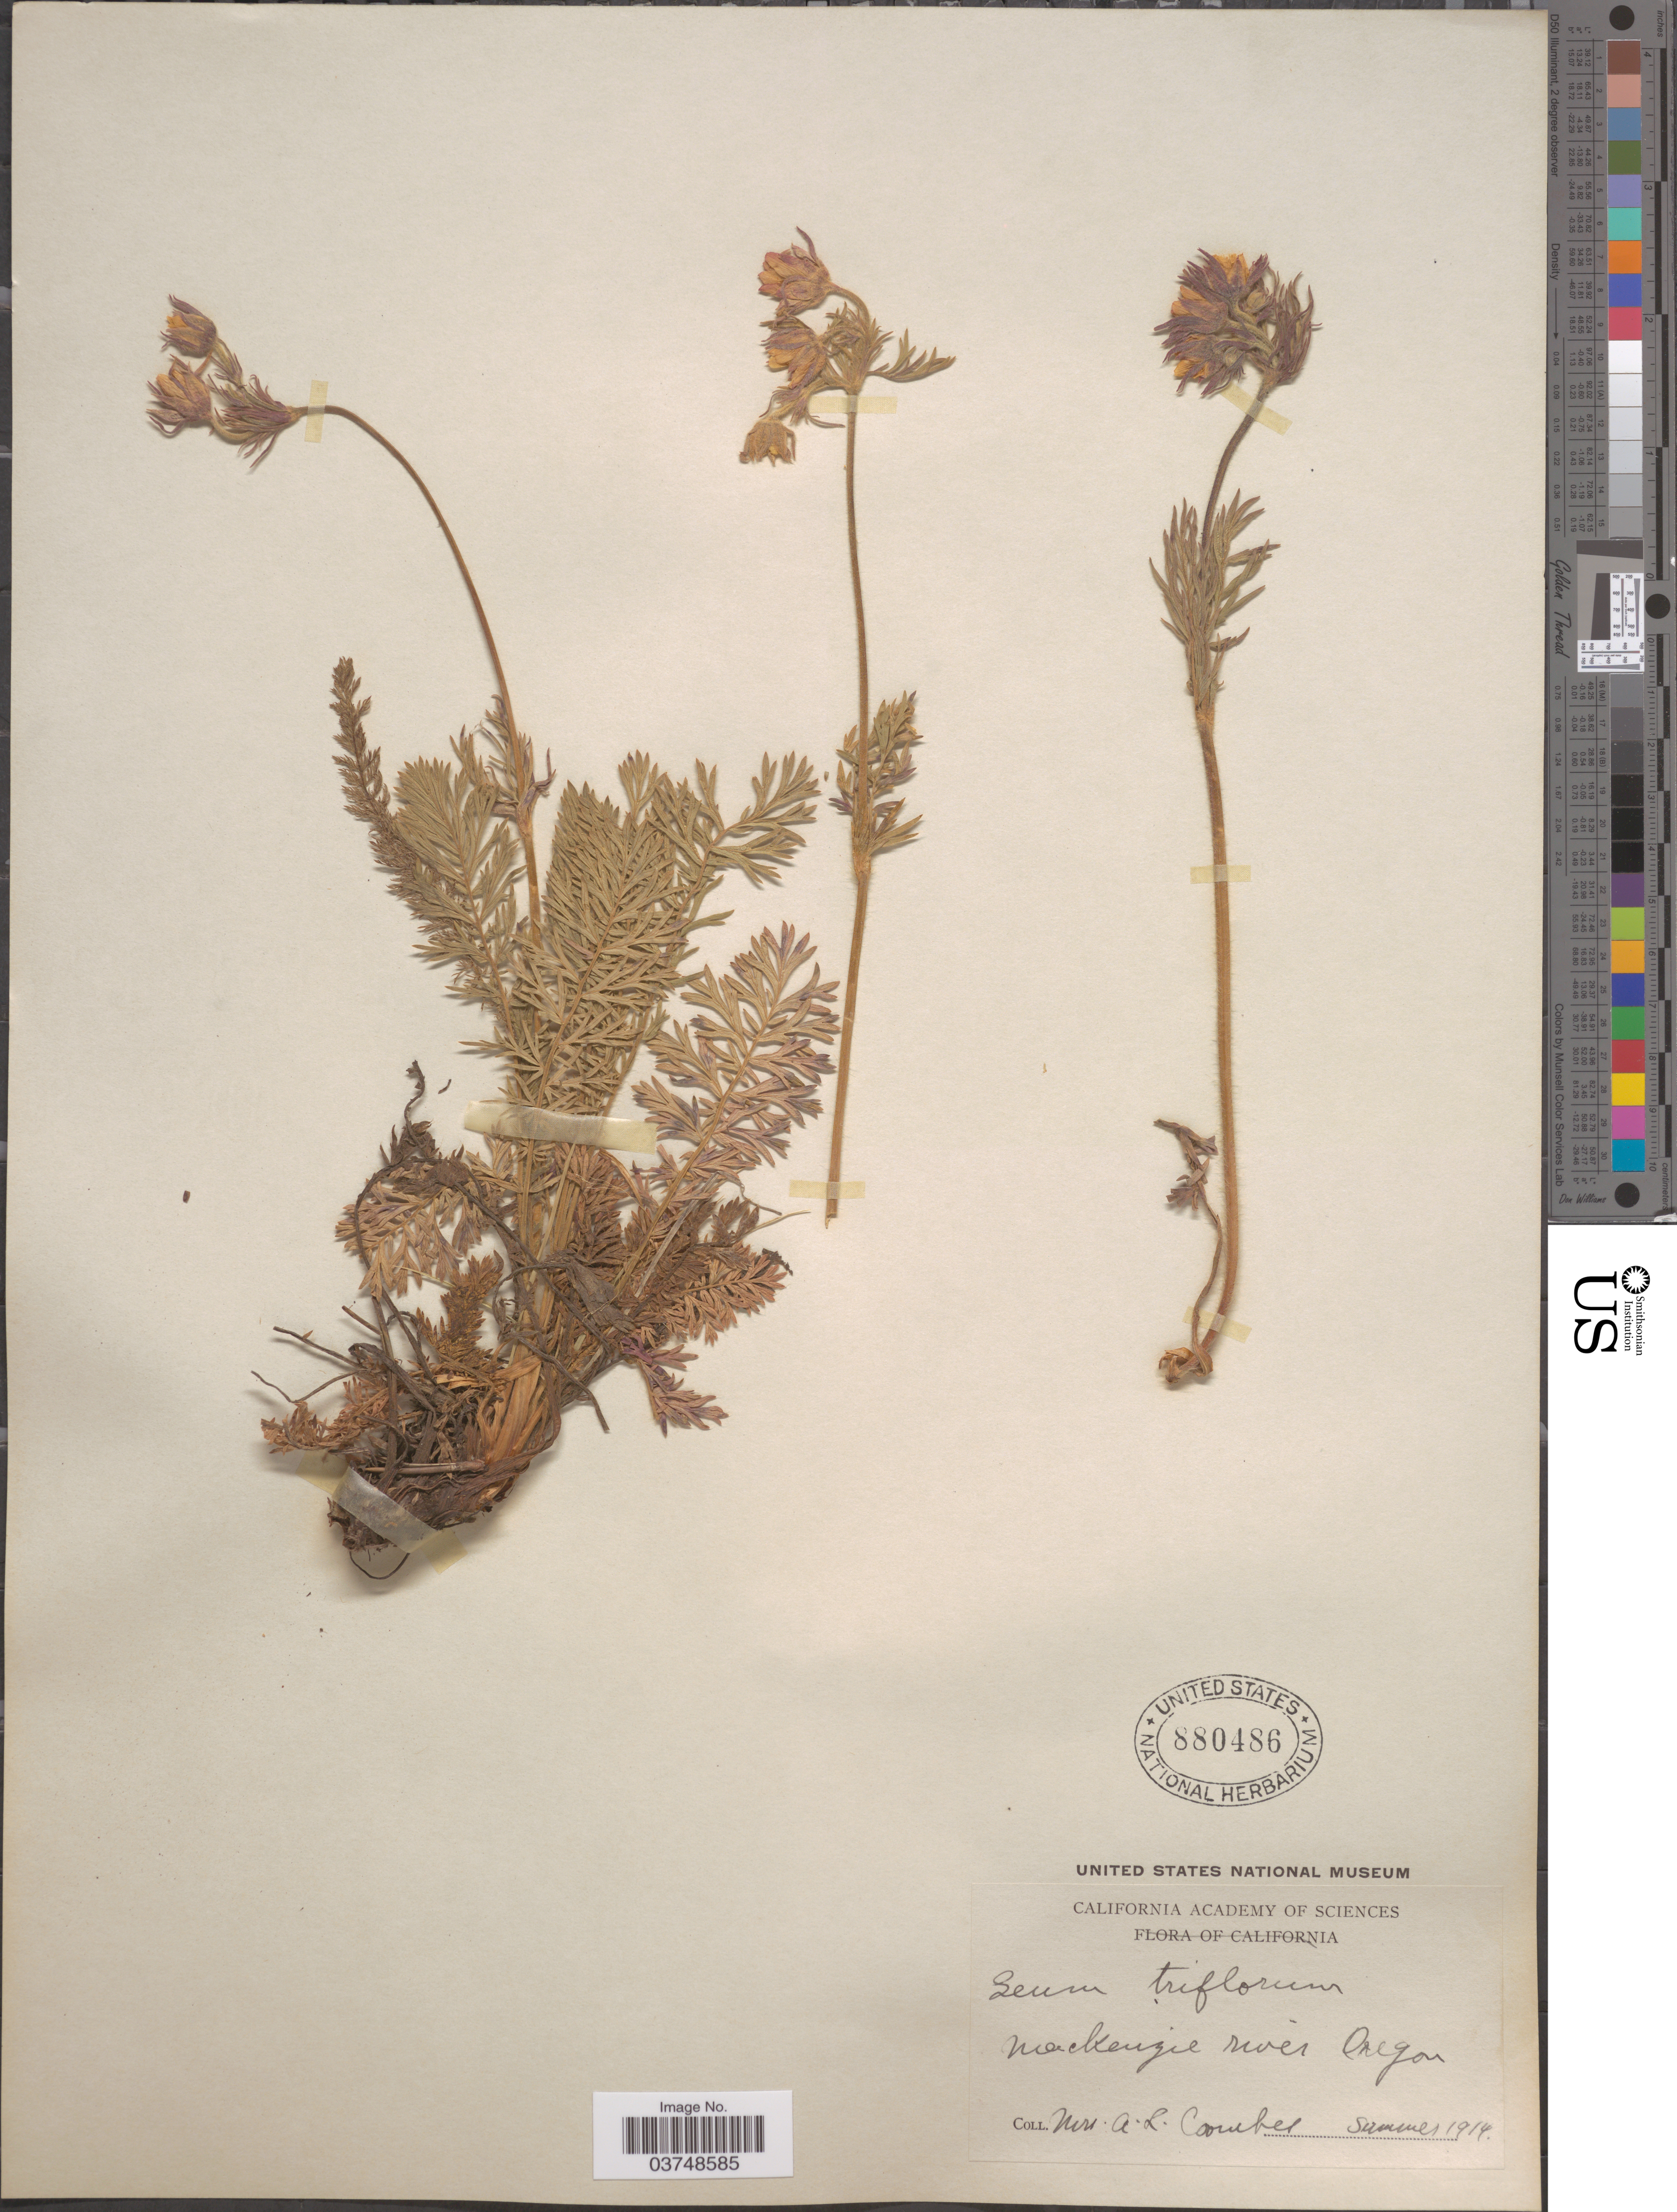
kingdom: Plantae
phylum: Tracheophyta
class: Magnoliopsida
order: Rosales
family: Rosaceae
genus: Geum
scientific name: Geum triflorum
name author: Pursh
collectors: A. Coombes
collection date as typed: Summer 1914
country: United States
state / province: Oregon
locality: Mackenzie river.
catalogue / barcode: US 880486